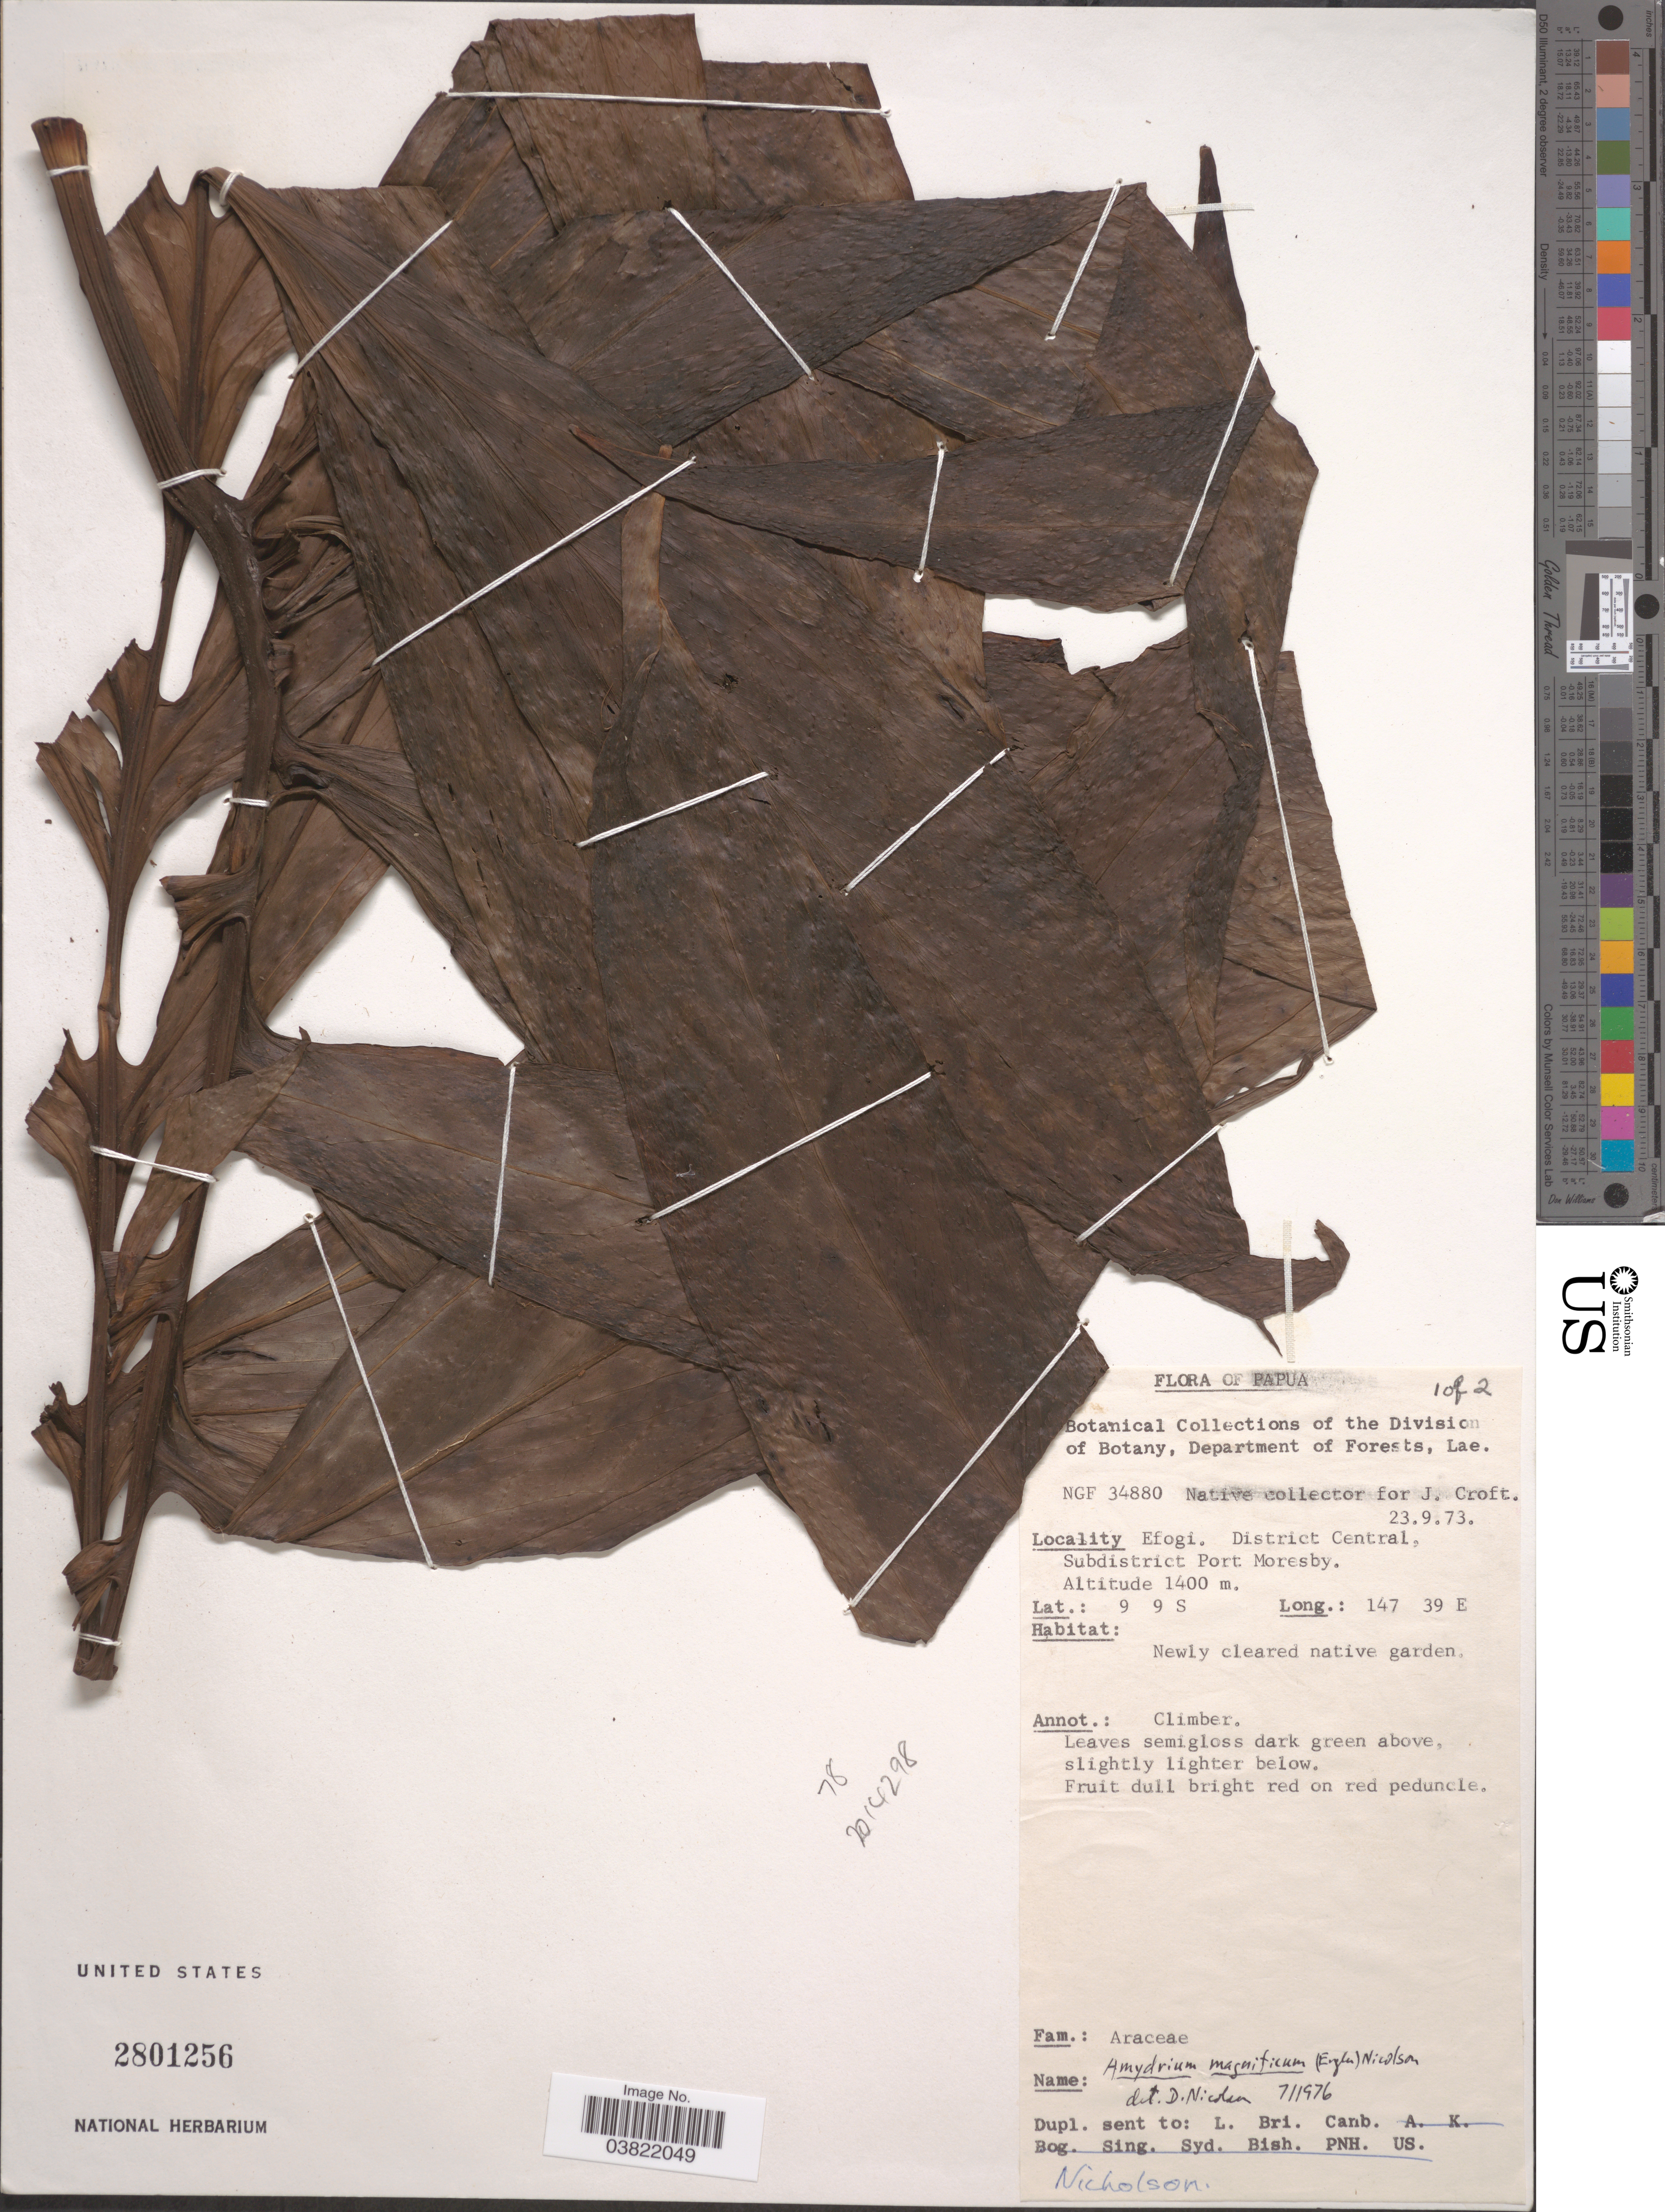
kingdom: Plantae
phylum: Tracheophyta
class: Liliopsida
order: Alismatales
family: Araceae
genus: Amydrium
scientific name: Amydrium magnificum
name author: (Engl.) Nicolson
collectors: Native collector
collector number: NGF34880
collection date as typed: Transcribed d/m/y: 23/9/73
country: Papua New Guinea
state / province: Central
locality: Papua. Efogi. District Central, Subdistrict Port Moresby.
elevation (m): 1400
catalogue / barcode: US 2801256